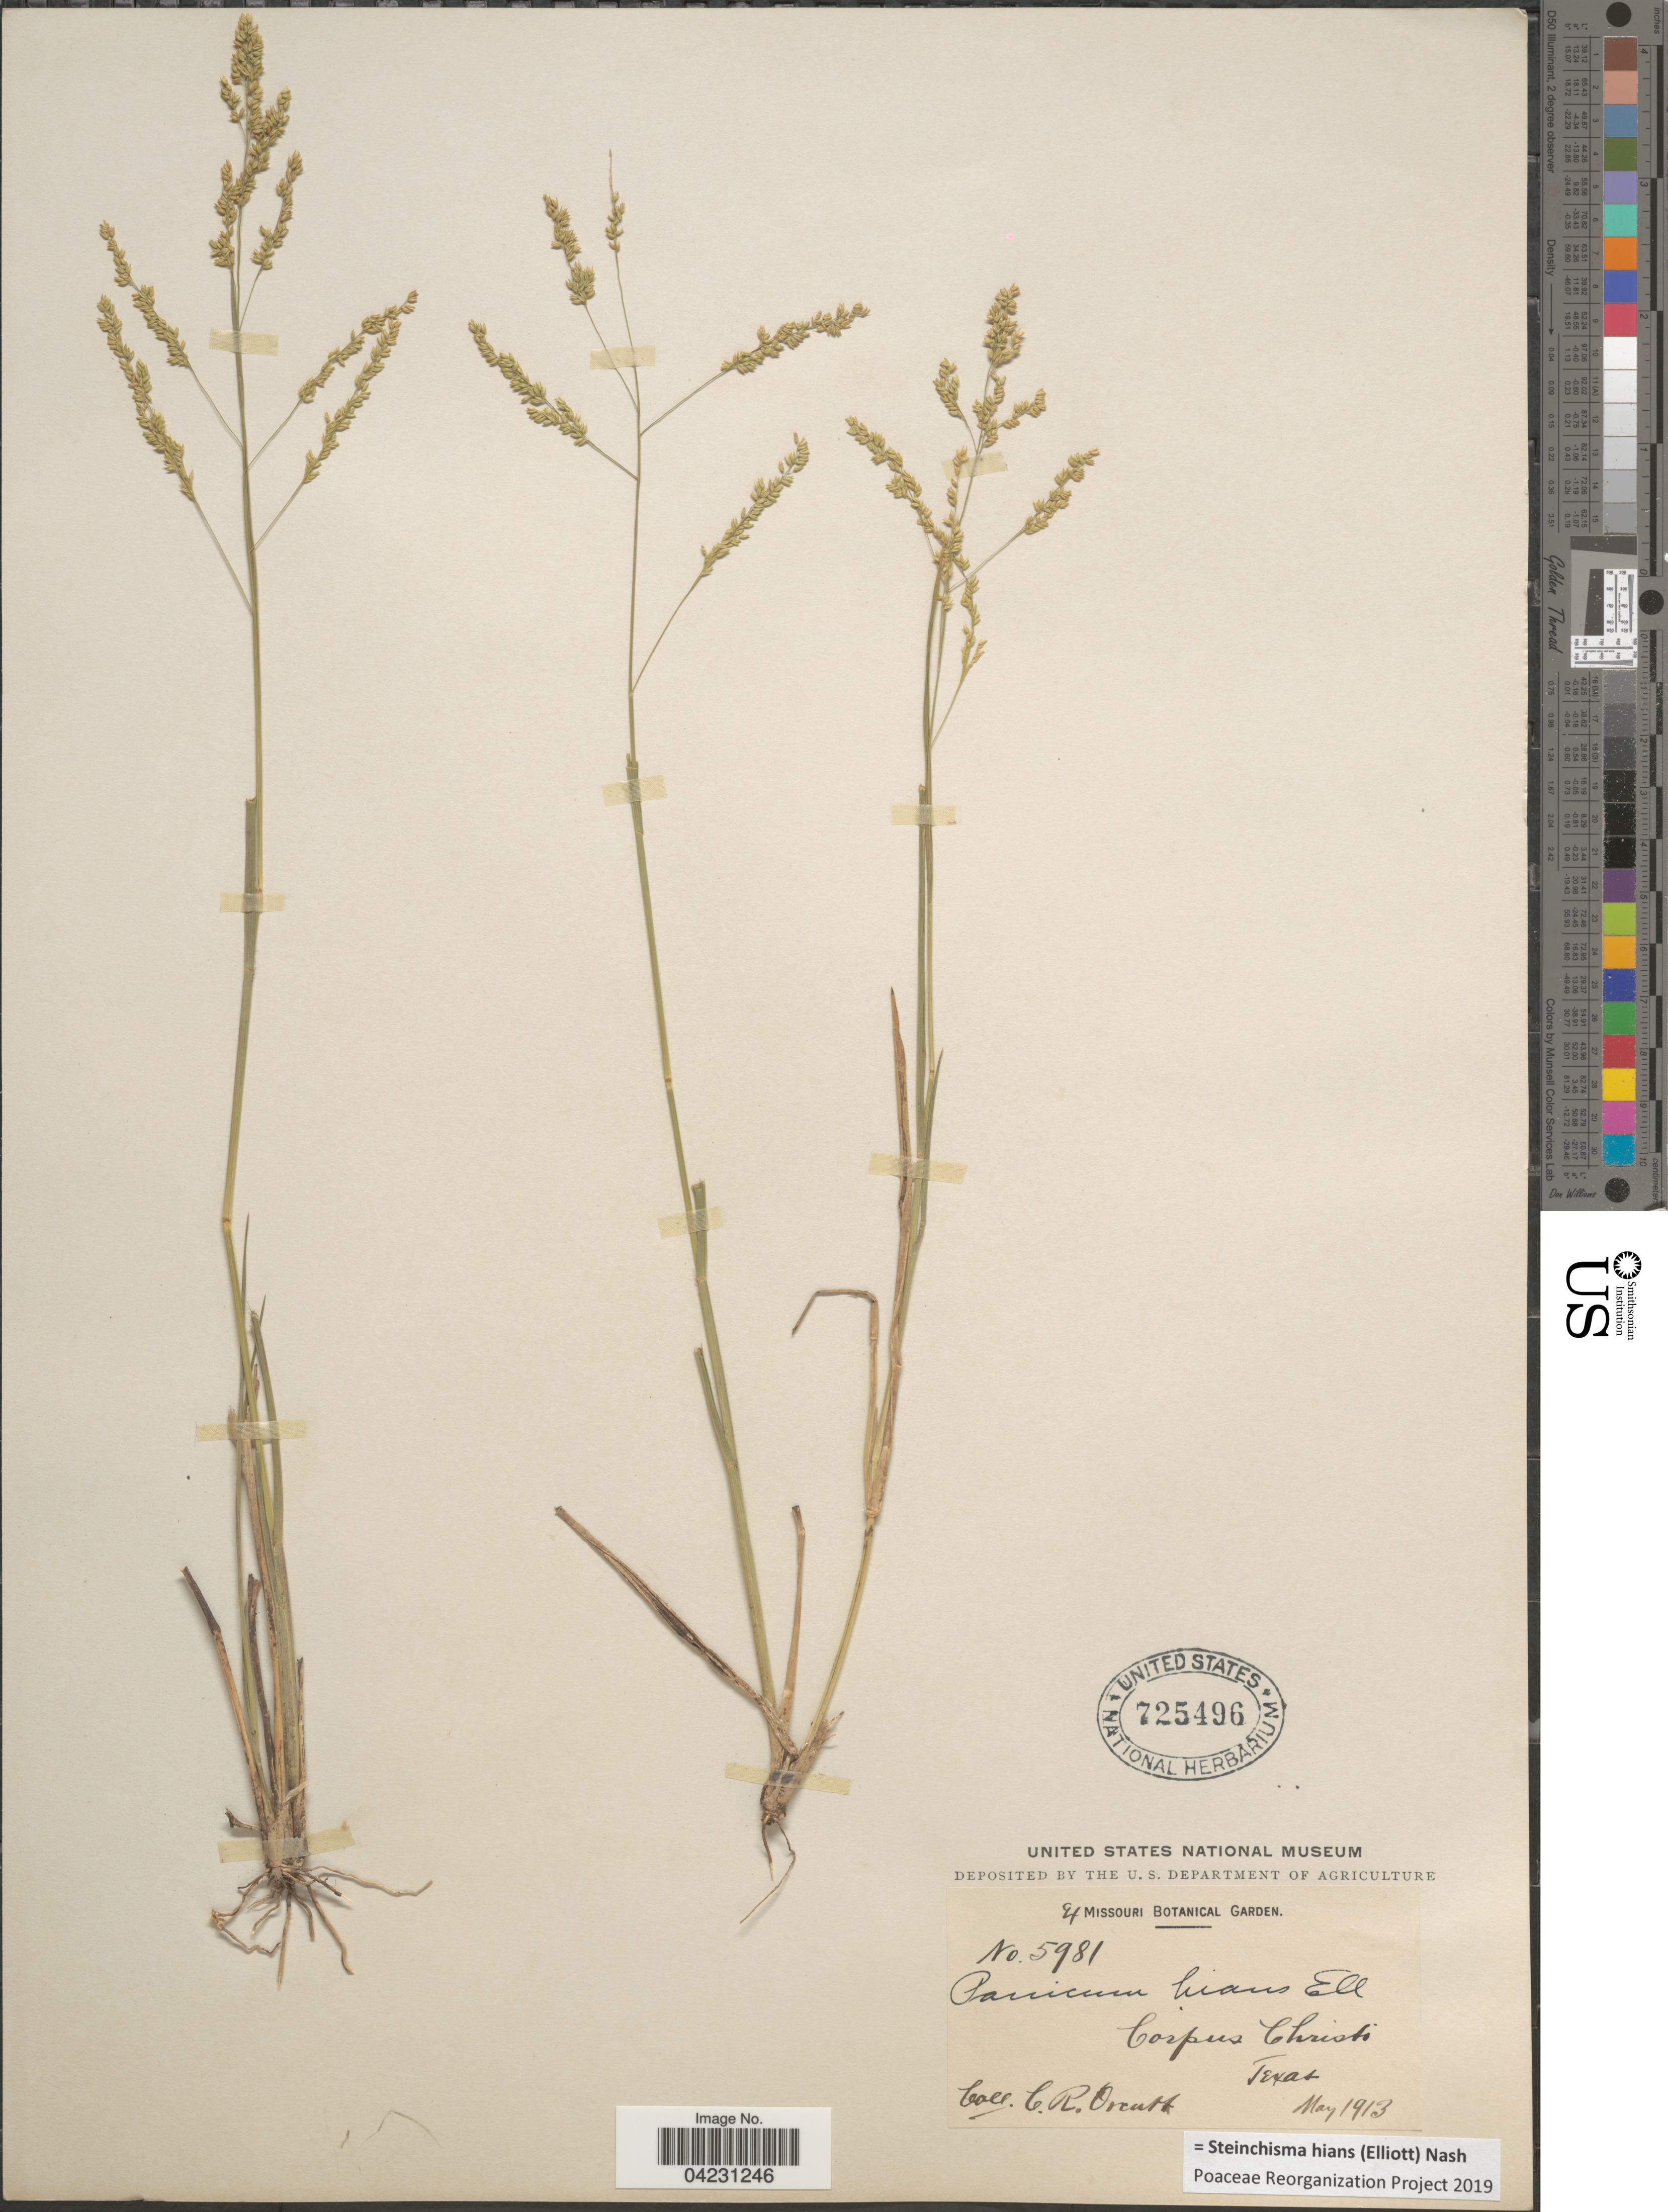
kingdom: Plantae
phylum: Tracheophyta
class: Liliopsida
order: Poales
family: Poaceae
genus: Steinchisma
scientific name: Steinchisma hians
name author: (Elliott) Nash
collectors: C. R. Orcutt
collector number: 5981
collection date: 1913-05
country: United States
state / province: Texas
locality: Corpus Christi.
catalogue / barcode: US 725496